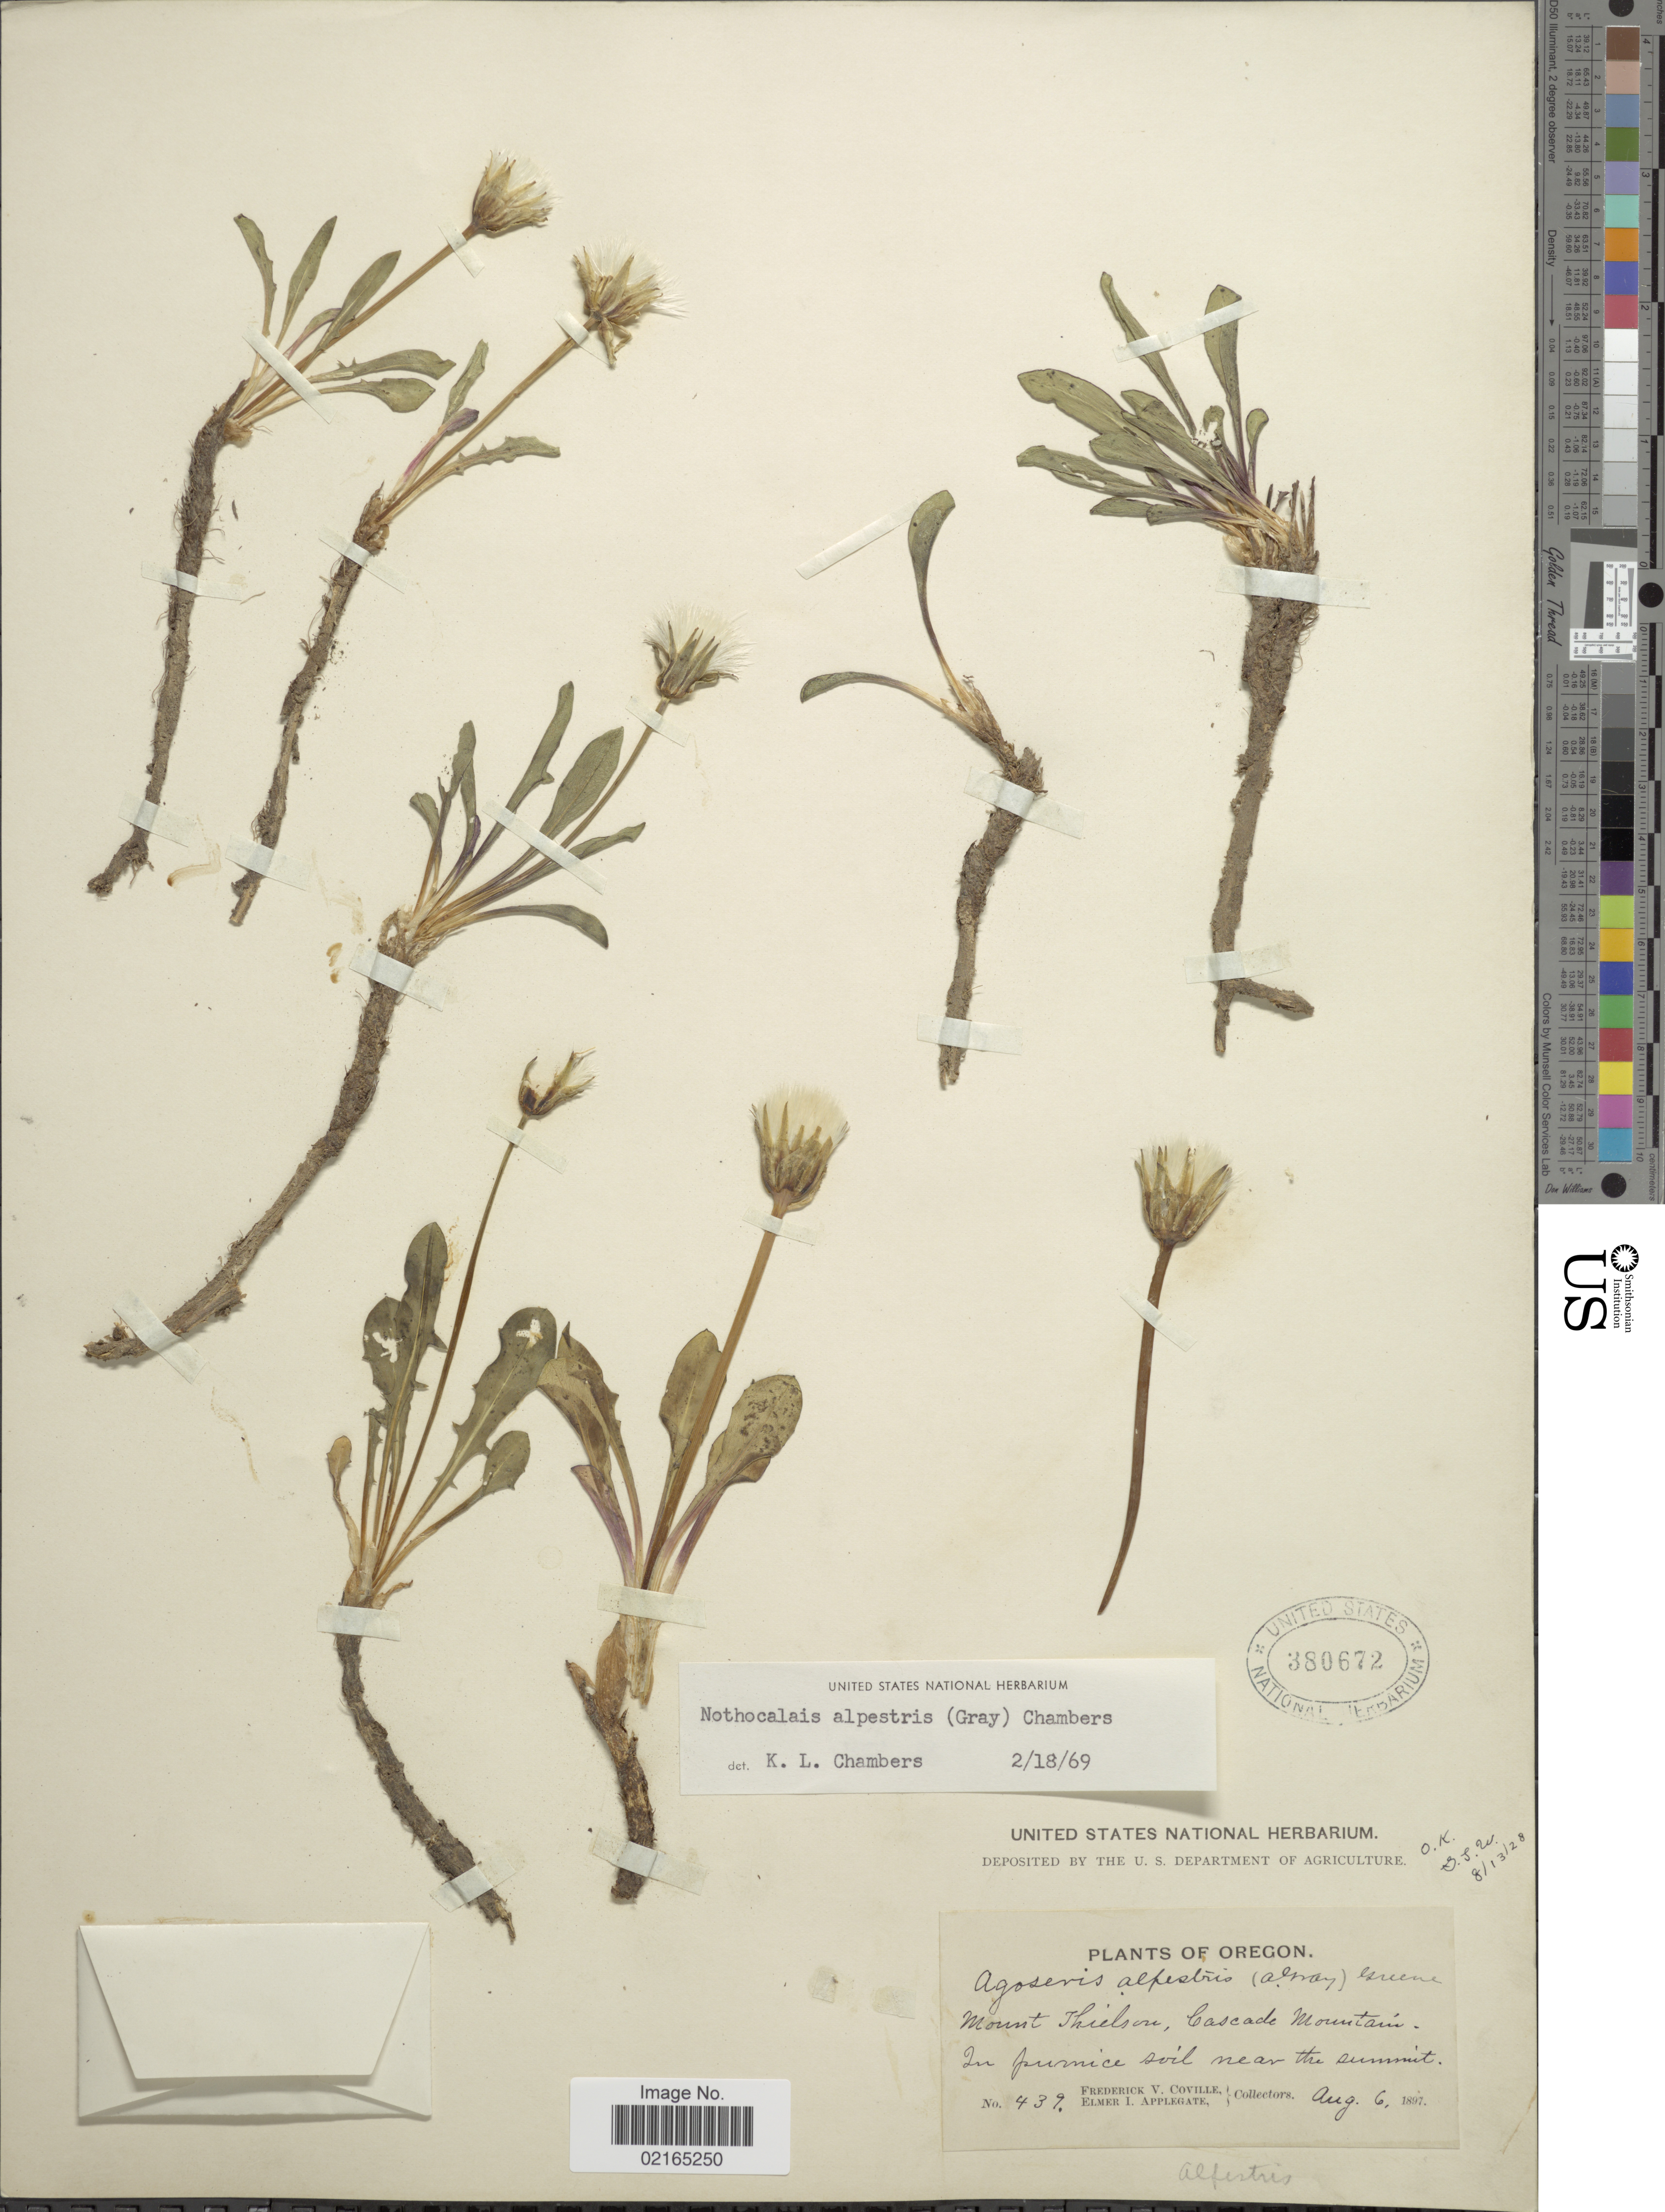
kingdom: Plantae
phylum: Tracheophyta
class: Magnoliopsida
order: Asterales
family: Asteraceae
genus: Nothocalais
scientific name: Nothocalais alpestris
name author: (A. Gray) K.L. Chambers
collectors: F. V. Coville & E. I. Applegate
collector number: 439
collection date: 1897-08-06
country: United States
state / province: Oregon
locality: Mount Thielson, Cascade Mountain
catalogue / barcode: US 380672